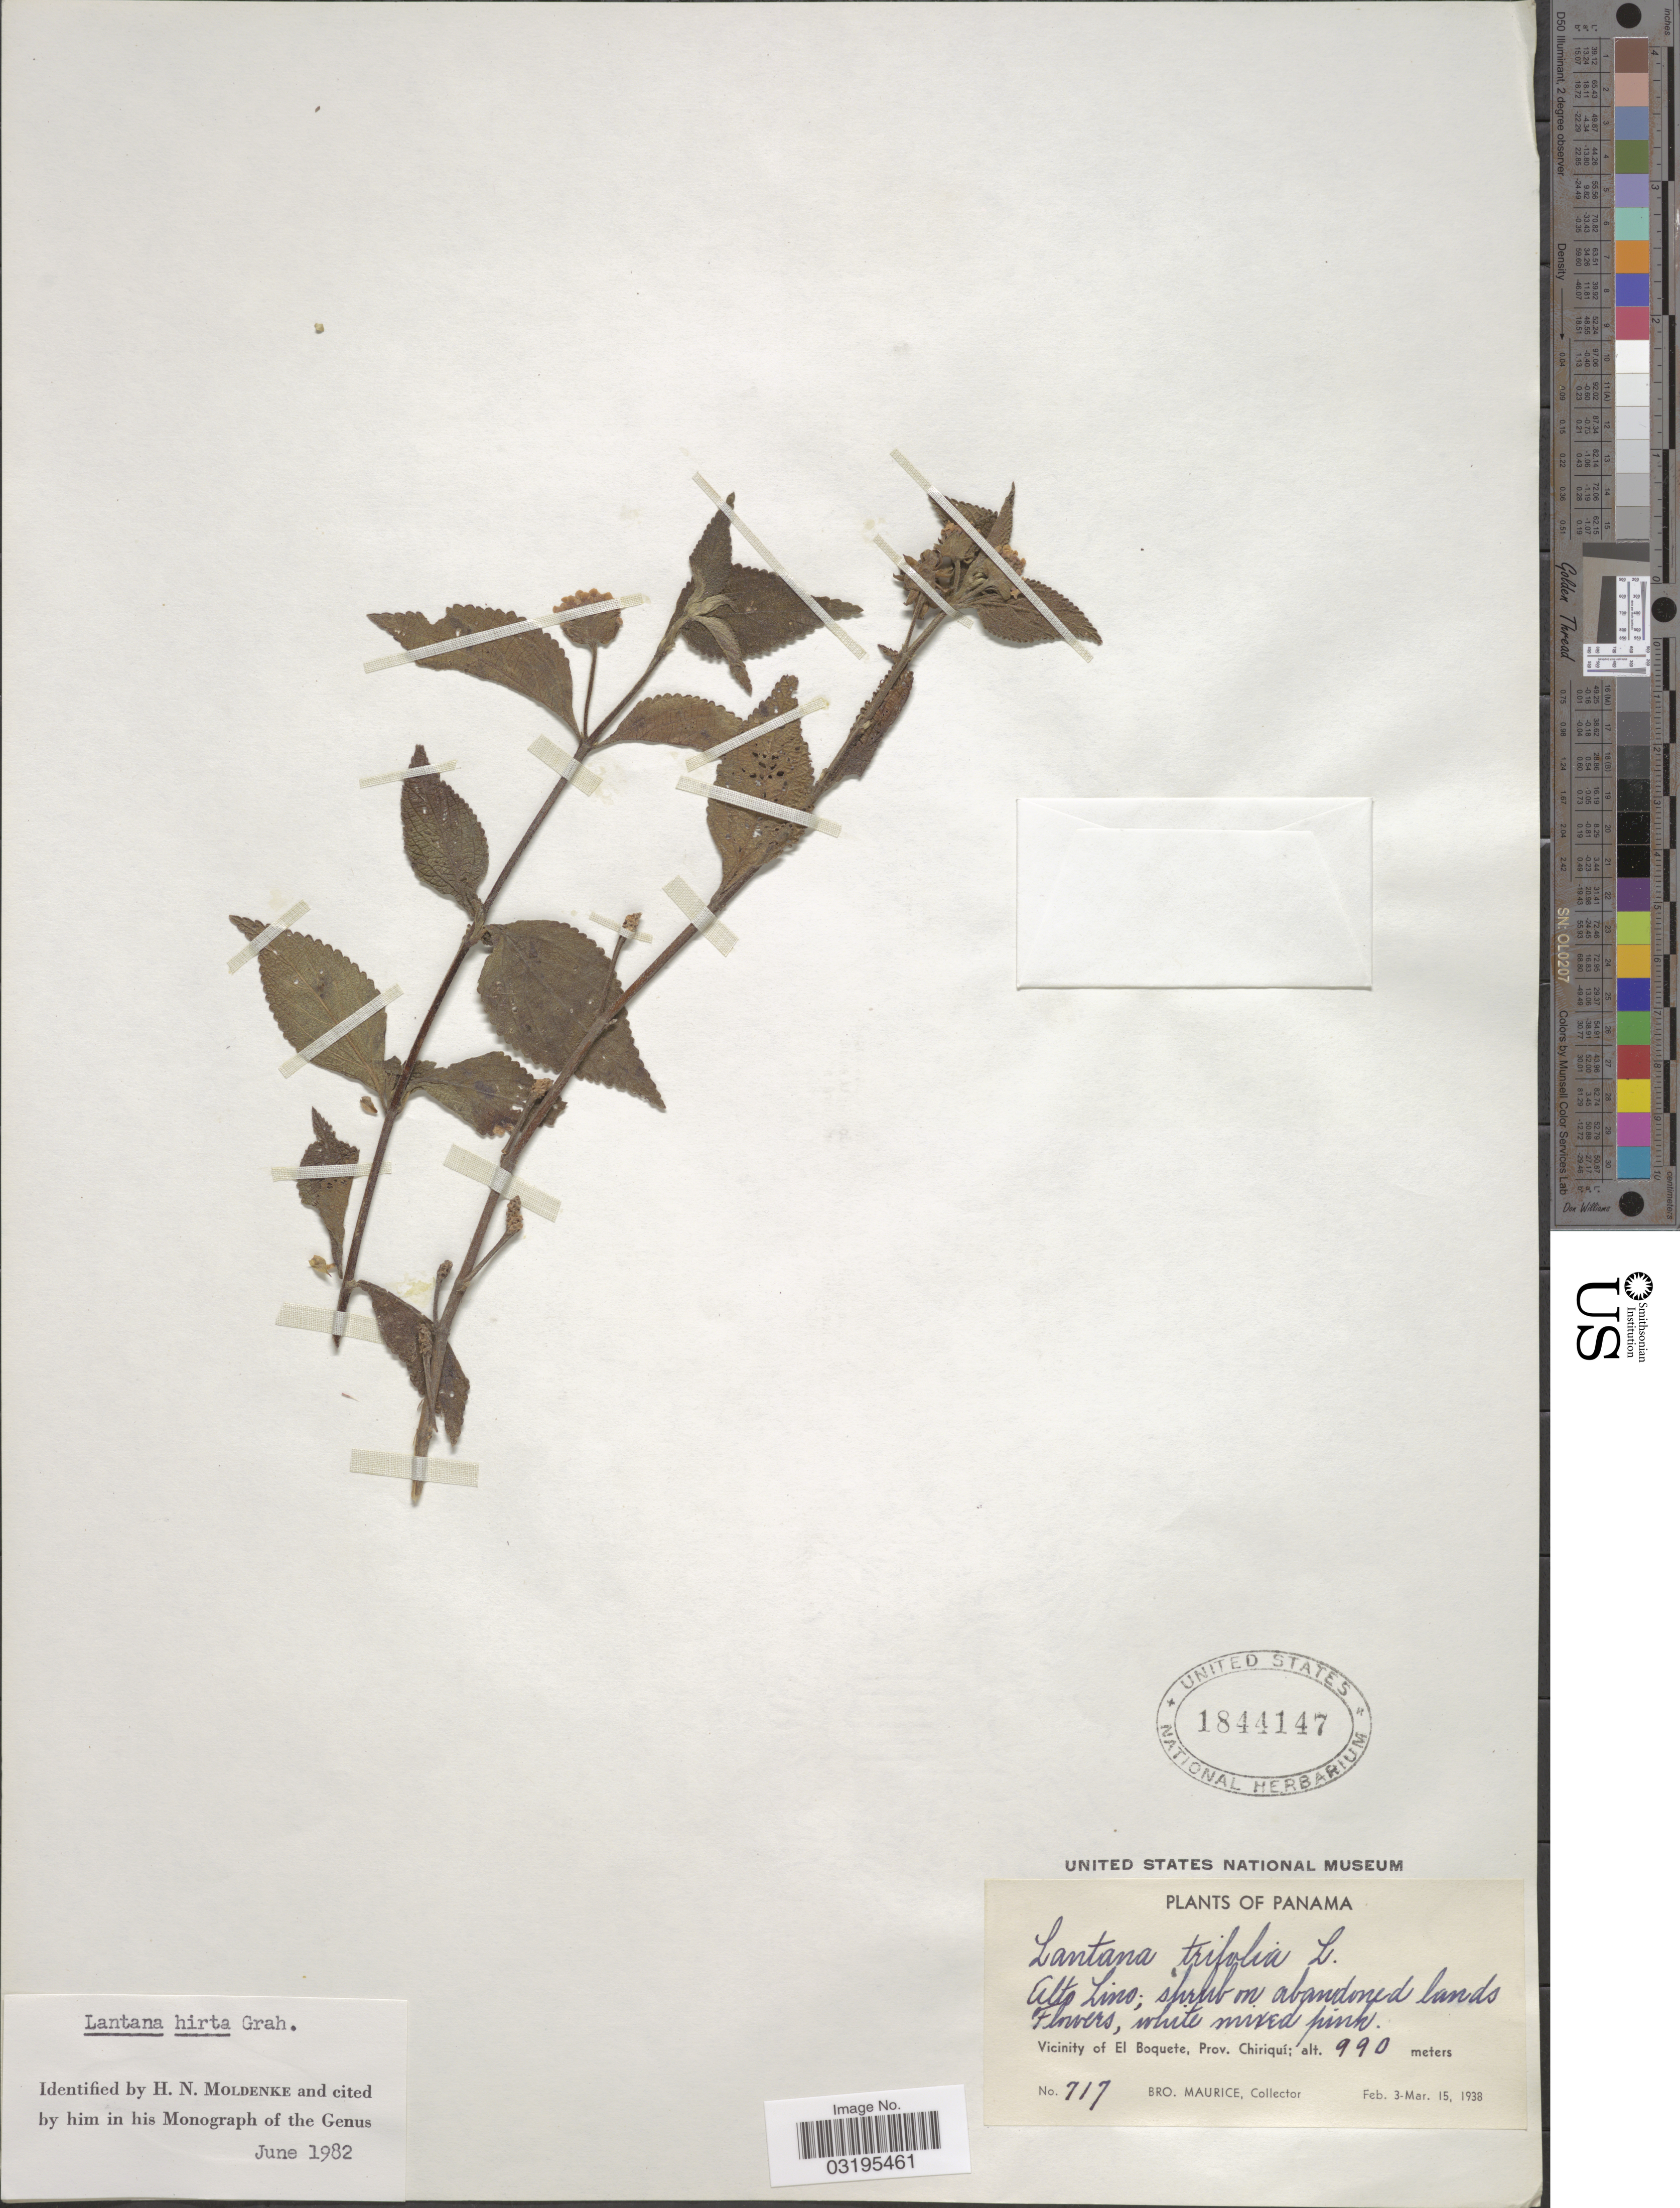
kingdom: Plantae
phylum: Tracheophyta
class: Magnoliopsida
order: Lamiales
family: Verbenaceae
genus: Lantana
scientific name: Lantana hirta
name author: Graham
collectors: B. Maurice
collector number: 717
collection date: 1938-02-03/1938-03-15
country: Panama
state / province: Chiriqui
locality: Vicinity of El Boquete.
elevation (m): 990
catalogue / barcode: US 1844147